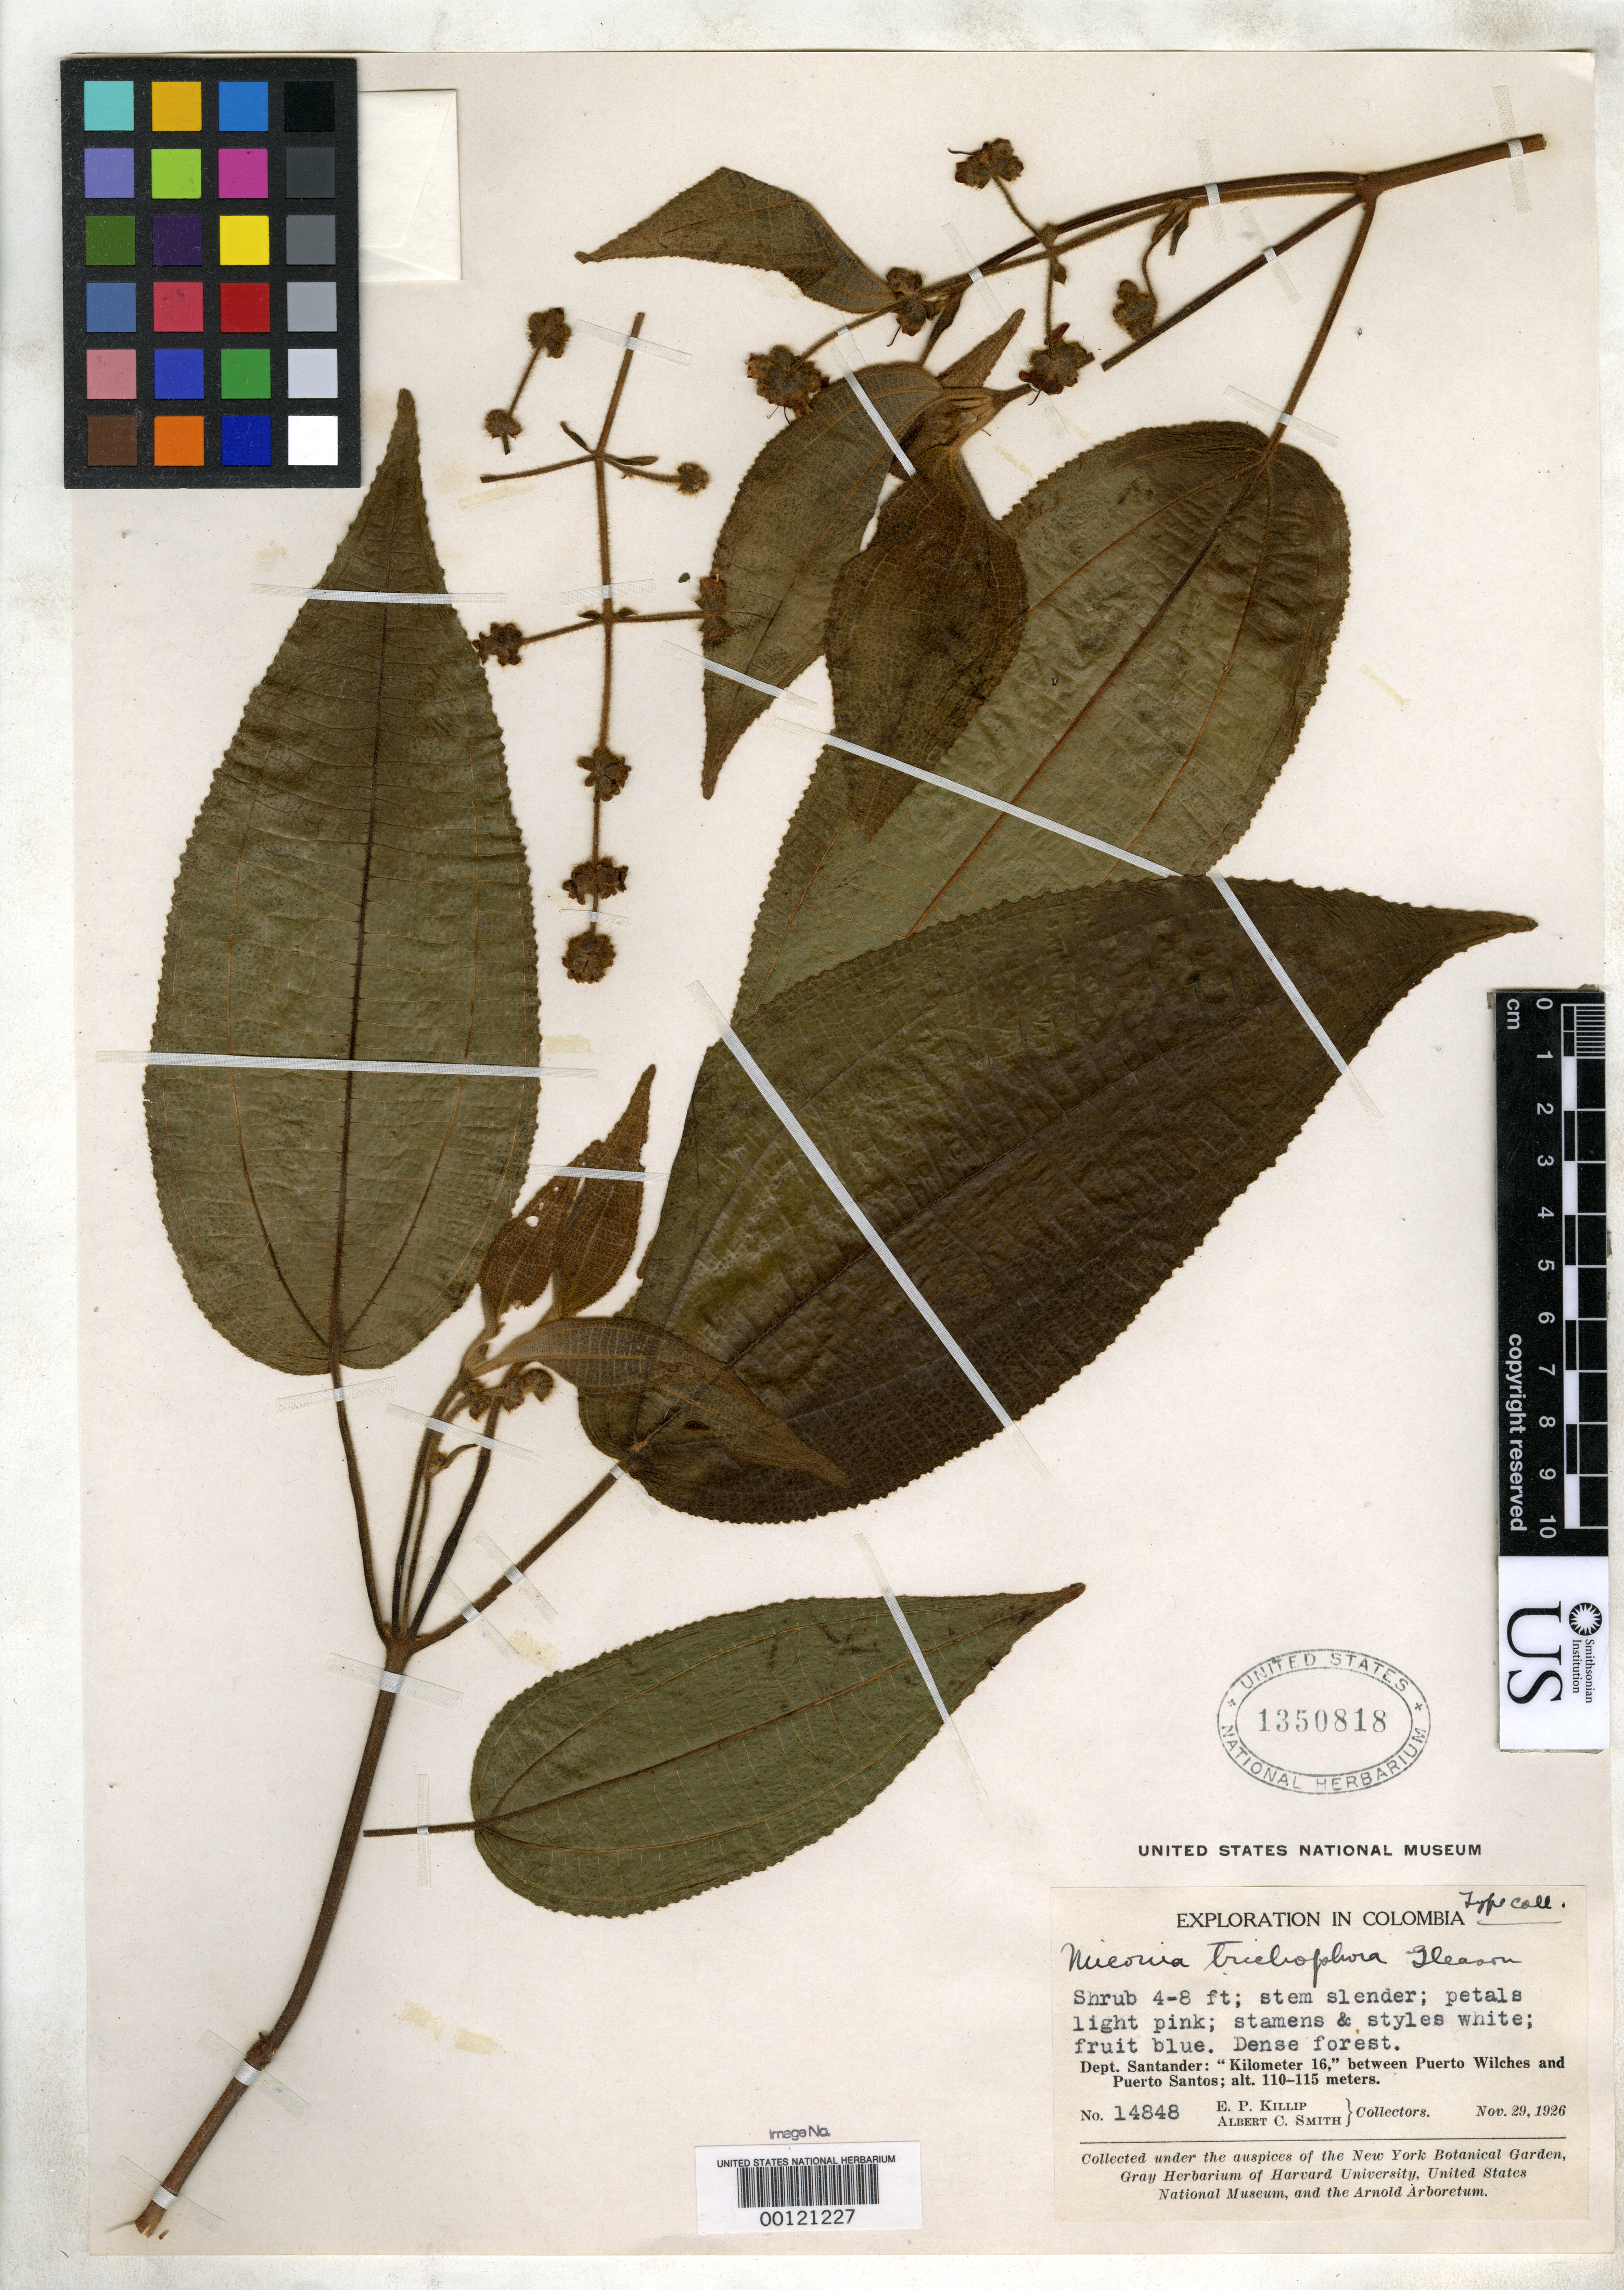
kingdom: Plantae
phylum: Tracheophyta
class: Magnoliopsida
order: Myrtales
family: Melastomataceae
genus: Miconia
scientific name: Miconia trichophora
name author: Gleason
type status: Isotype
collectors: E. P. Killip & A. C. Smith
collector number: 14848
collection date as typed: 29 Nov 1926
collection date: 1926-11-29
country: Colombia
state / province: Santander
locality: Km. 16, between Puerto Wilches and Puerto Sanchos.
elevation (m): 110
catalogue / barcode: US 1350818